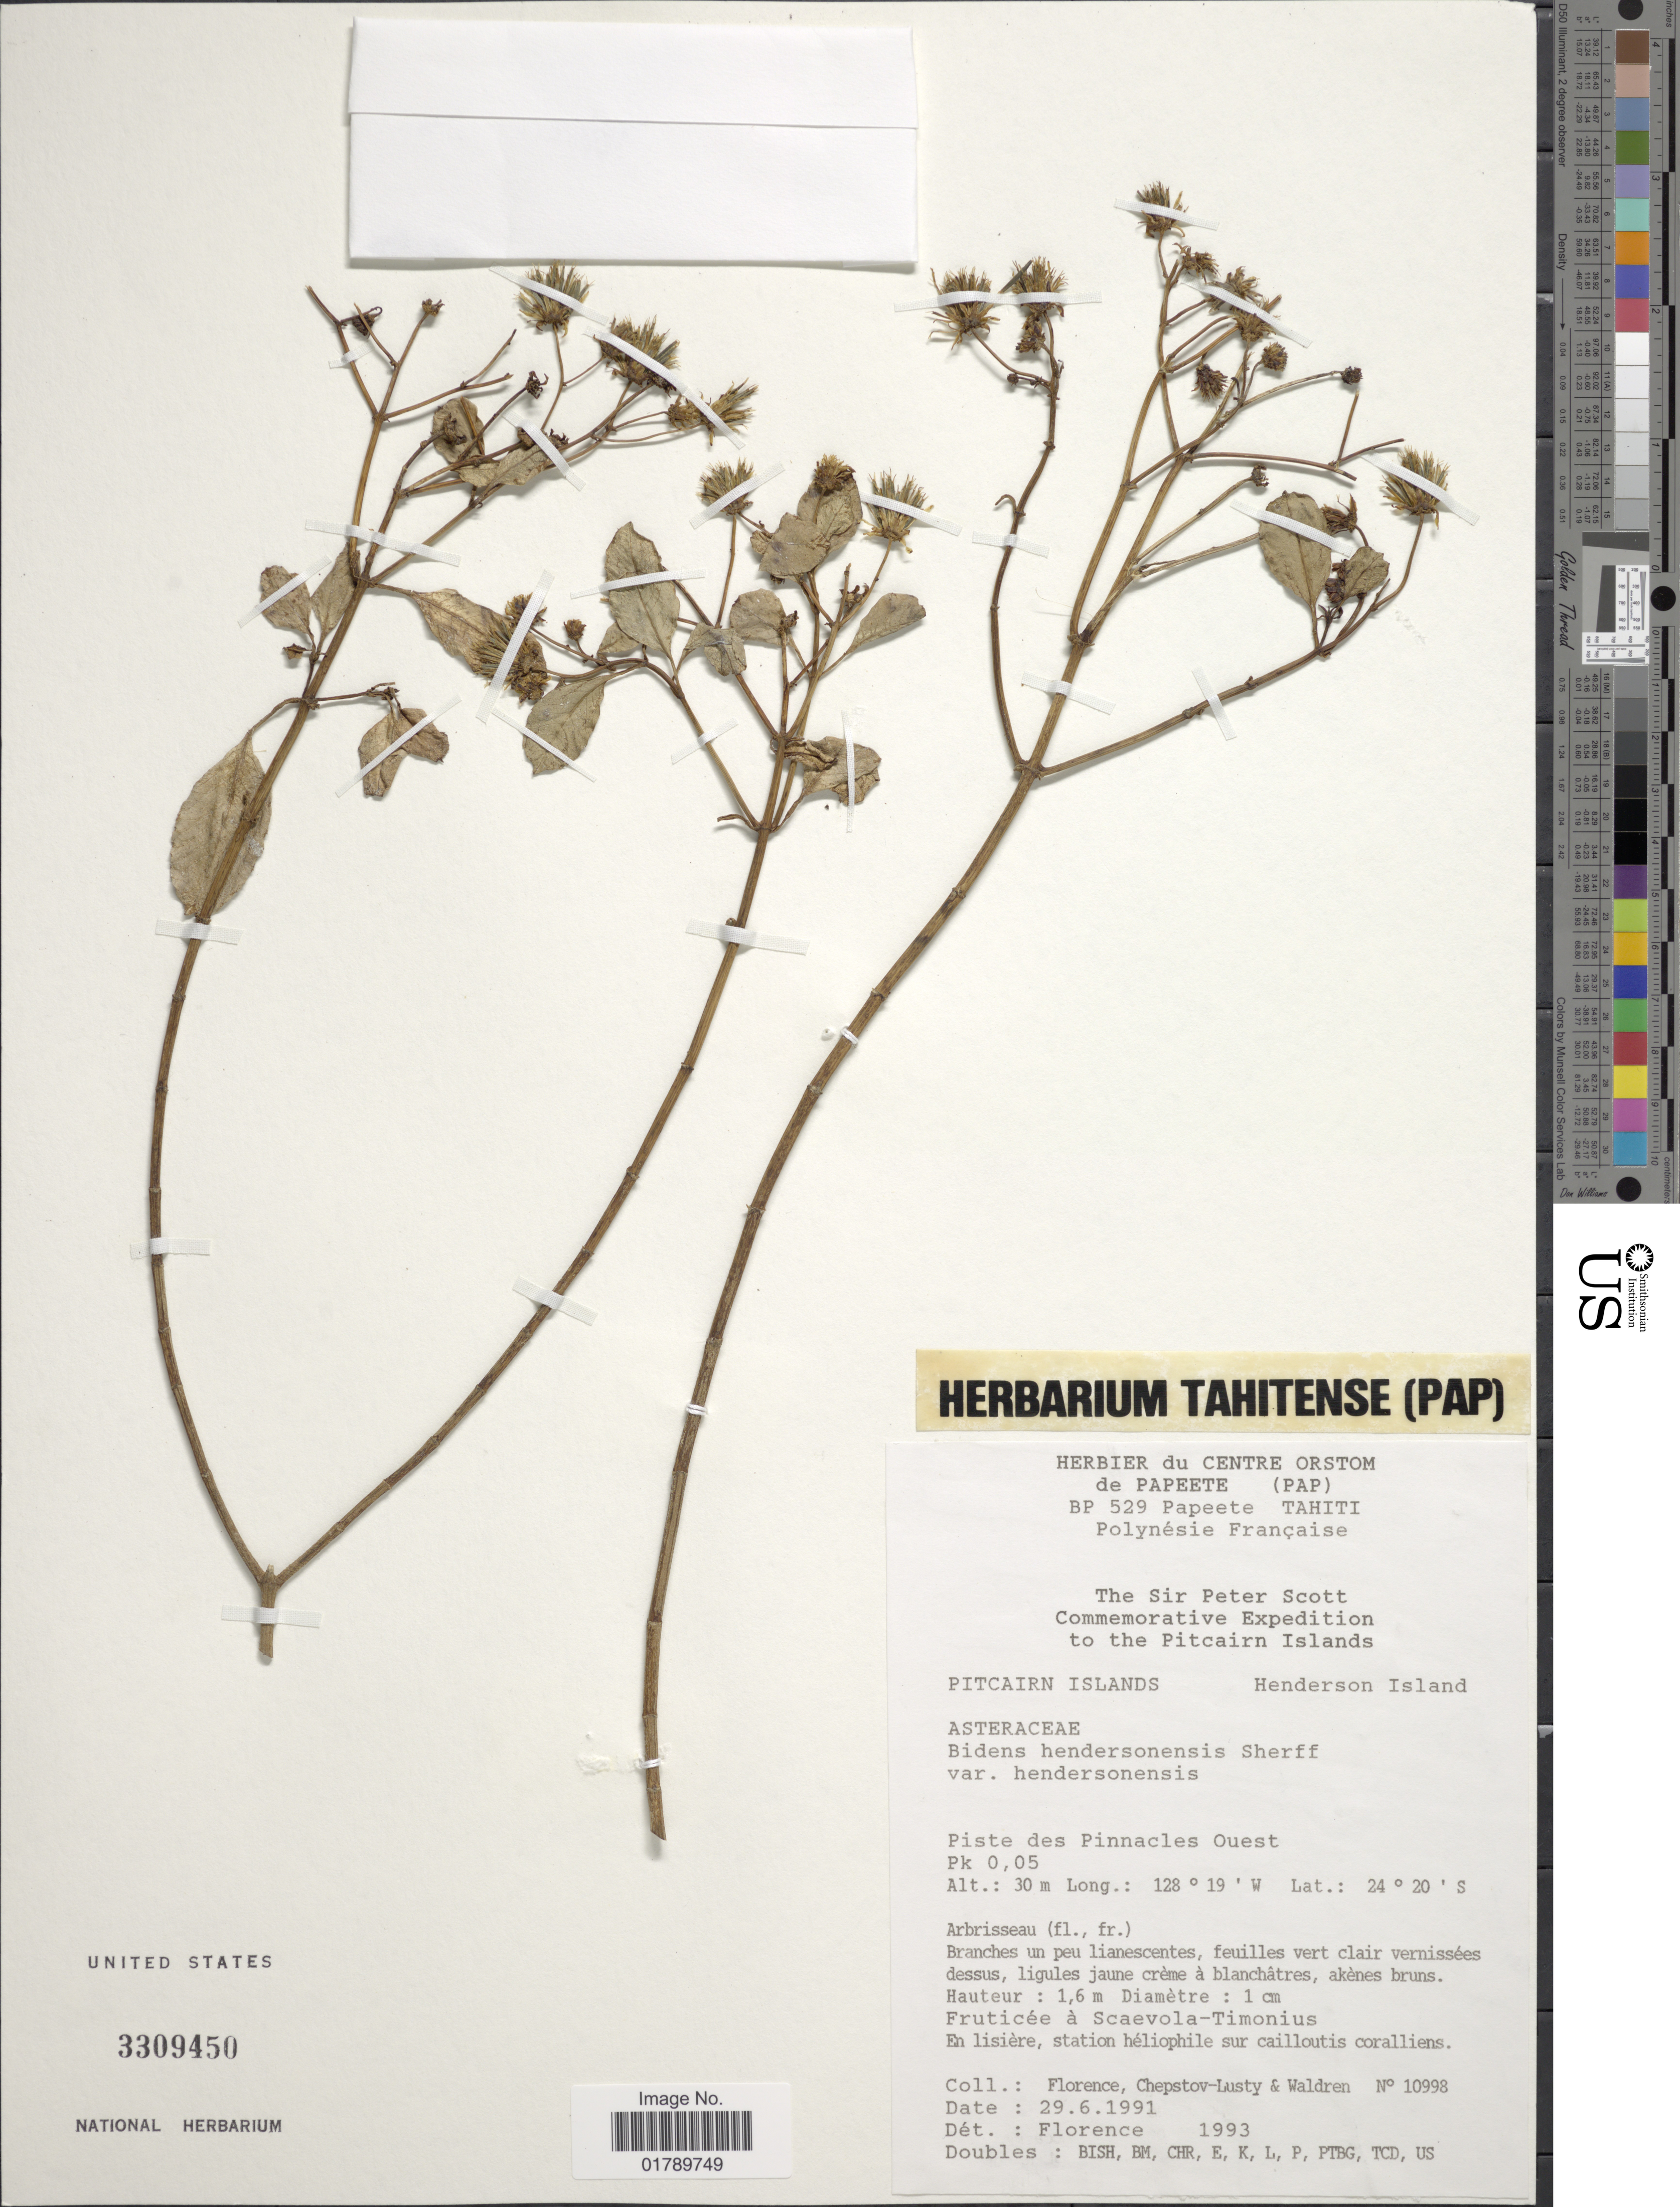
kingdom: Plantae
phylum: Tracheophyta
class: Magnoliopsida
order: Asterales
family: Asteraceae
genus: Bidens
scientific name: Bidens hendersonensis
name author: Sherff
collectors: -. Florence, -. Chepstov-lusty & Waldren, --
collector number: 10998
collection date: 1991-06-29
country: Pitcairn Islands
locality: Henderson Island. Piste des Pinnacles Ouest Pk 0,05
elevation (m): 30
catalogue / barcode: US 3309450